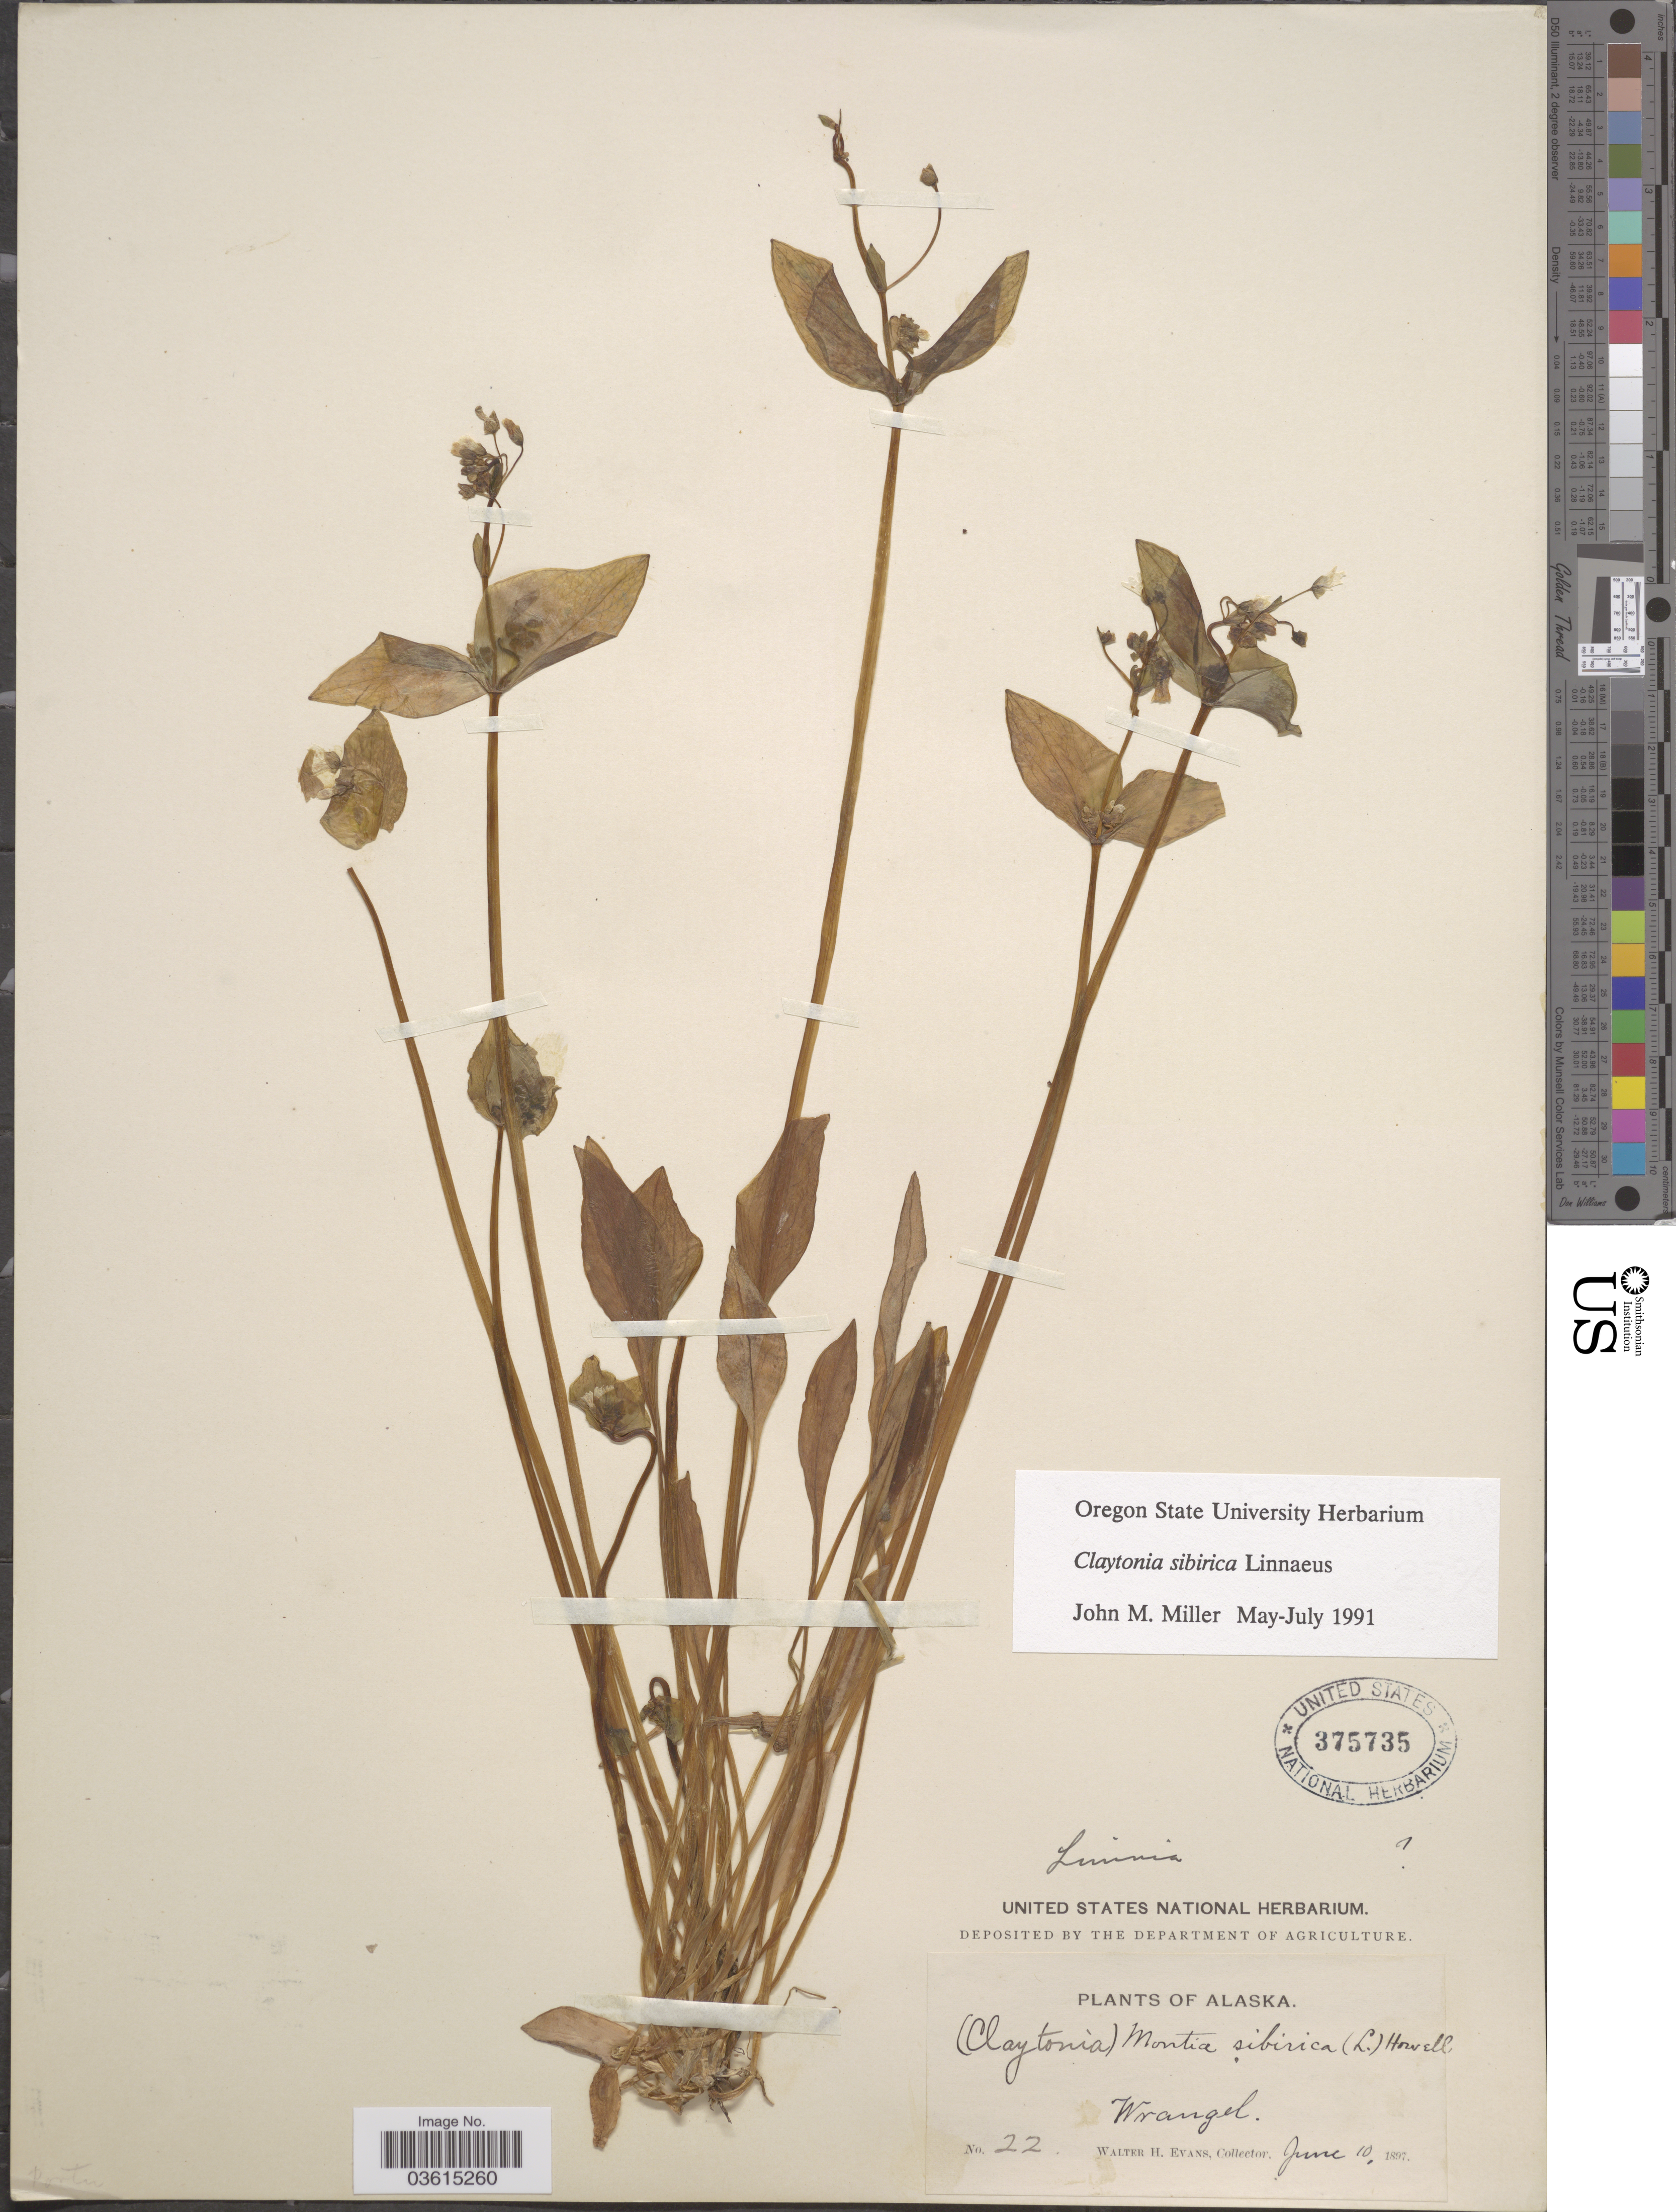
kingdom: Plantae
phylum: Tracheophyta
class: Magnoliopsida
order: Caryophyllales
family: Montiaceae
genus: Claytonia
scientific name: Claytonia sibirica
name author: L.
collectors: W. H. Evans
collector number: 22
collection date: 1897-06-10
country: United States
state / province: Alaska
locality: Wrangell.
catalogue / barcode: US 375735